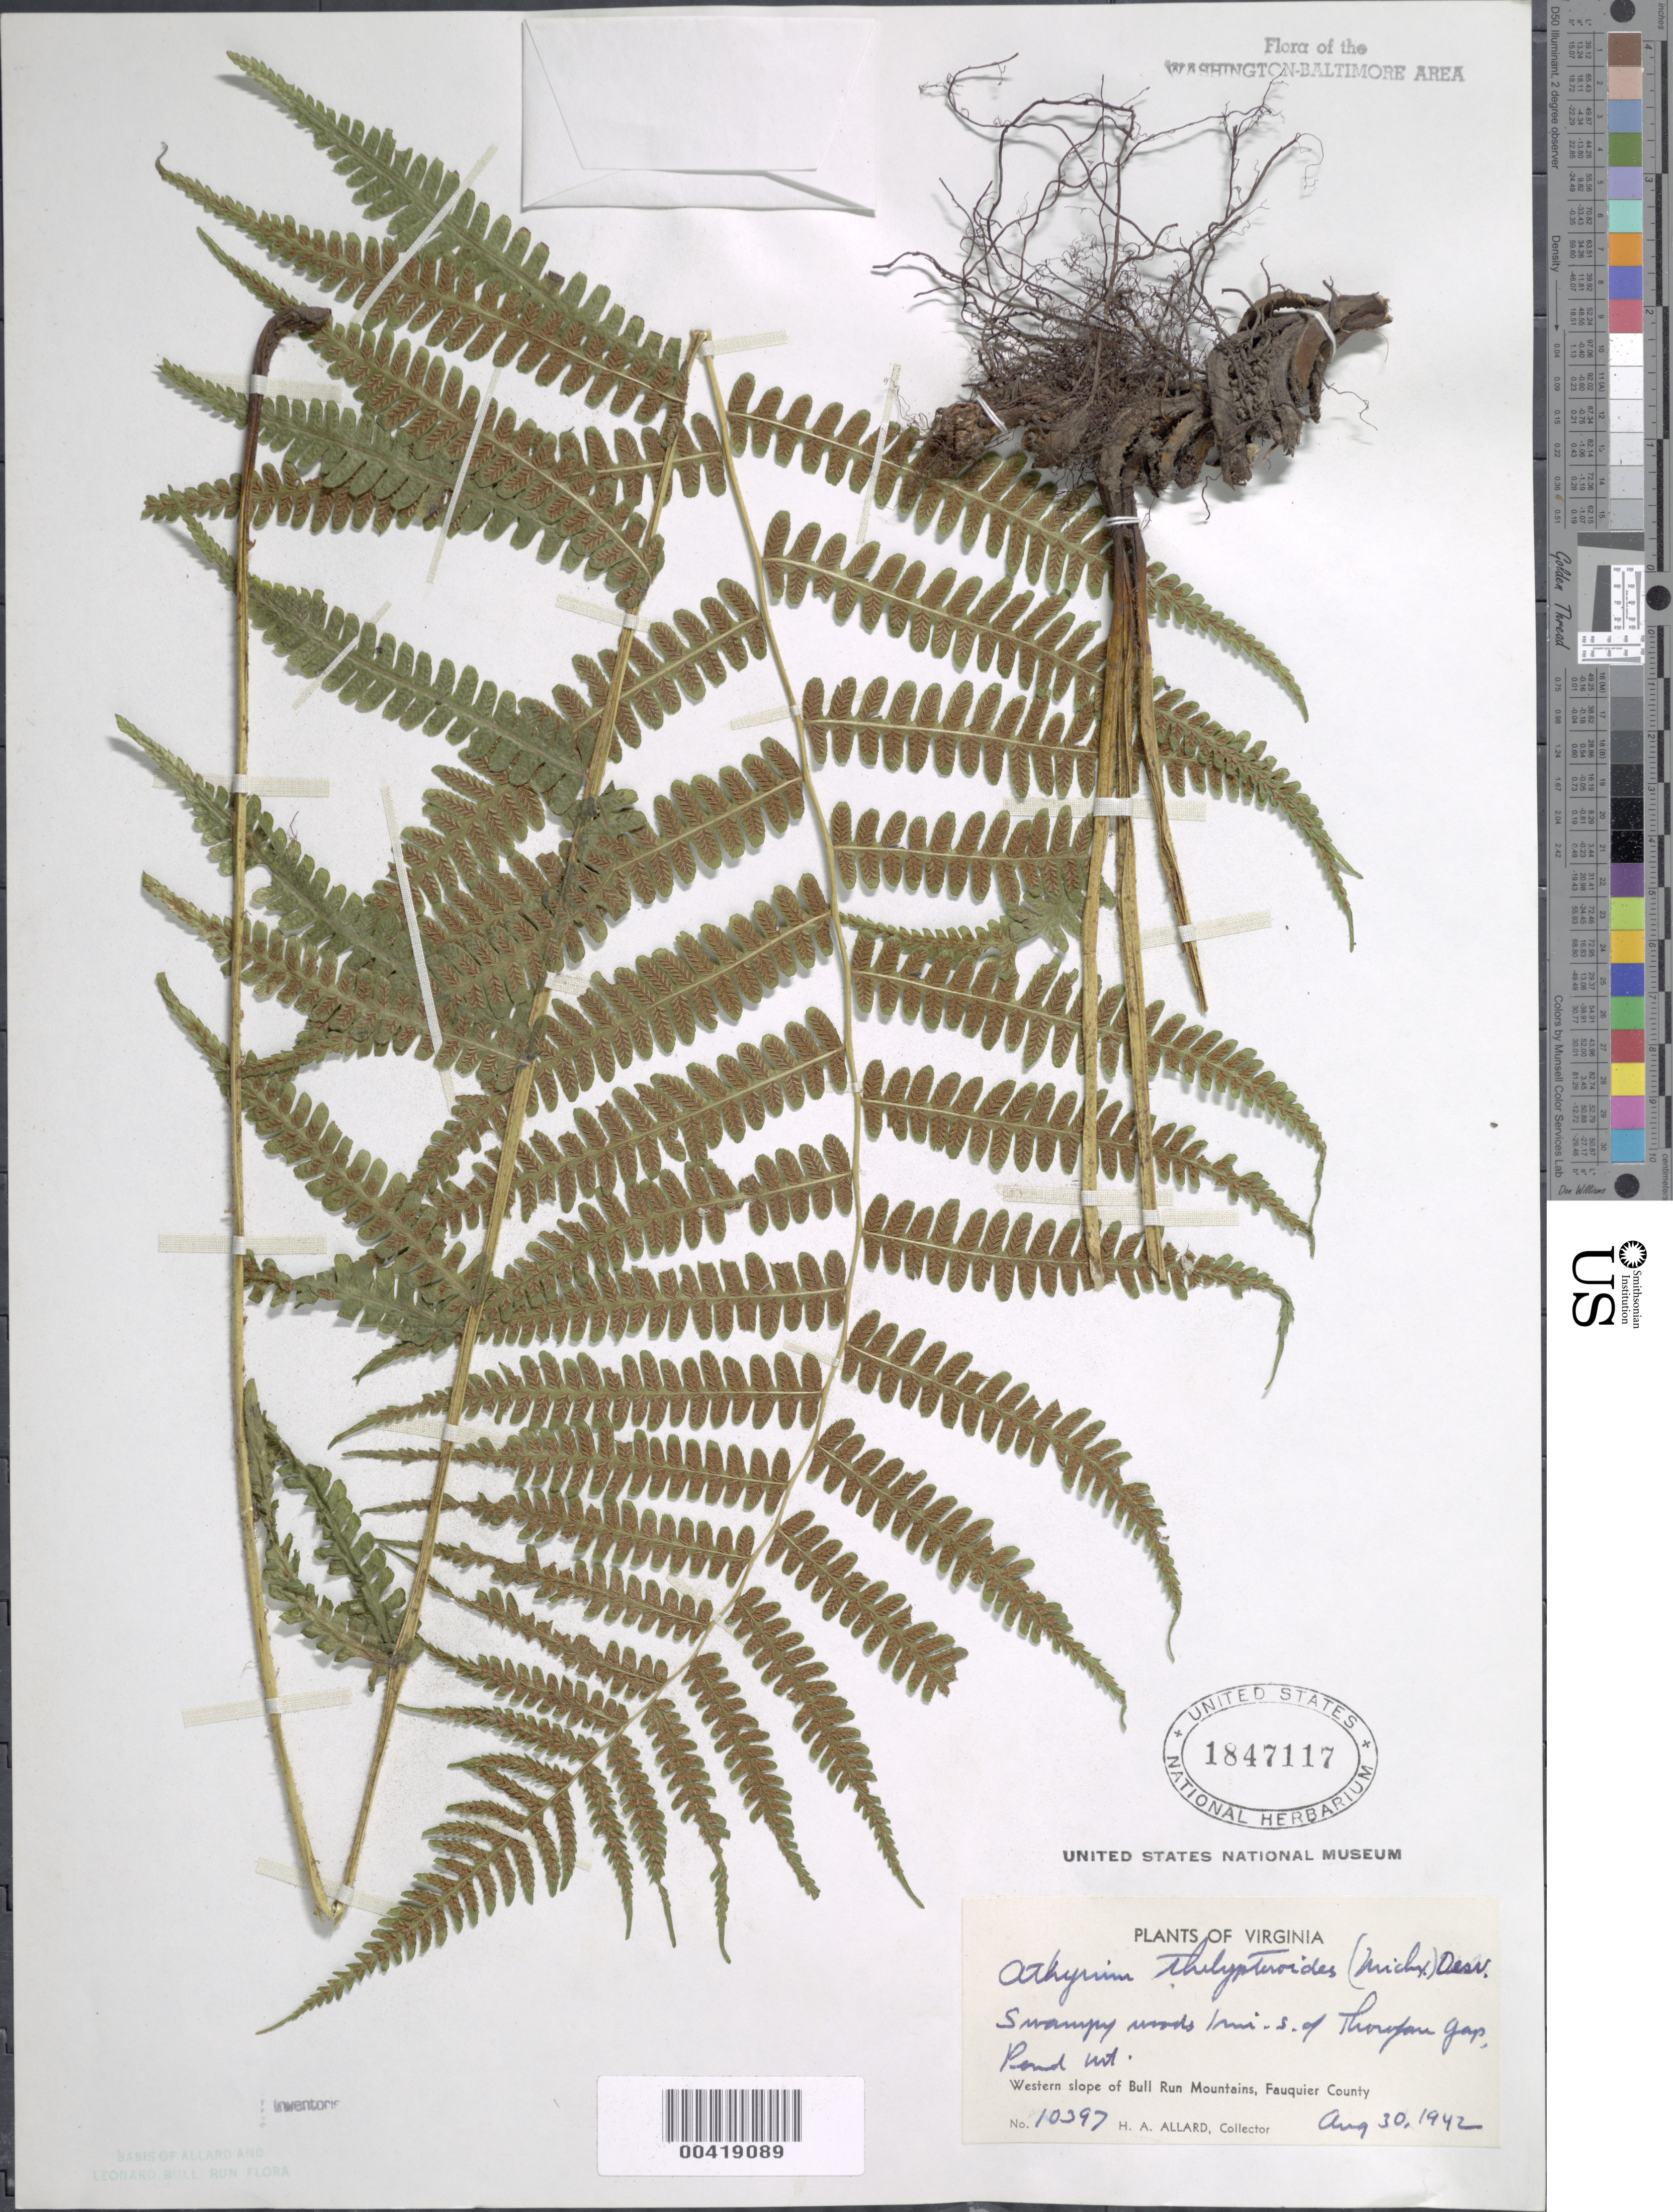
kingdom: Plantae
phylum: Tracheophyta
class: Polypodiopsida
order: Polypodiales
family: Athyriaceae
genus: Deparia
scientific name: Deparia acrostichoides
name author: (Sw.) M. Kato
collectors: H. A. Allard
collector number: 10397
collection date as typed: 30 Aug 1942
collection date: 1942-08-30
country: United States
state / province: Virginia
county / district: Fauquier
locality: South of Thorofare Gap, Pond Mountain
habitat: Swampy woods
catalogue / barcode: US 1847117